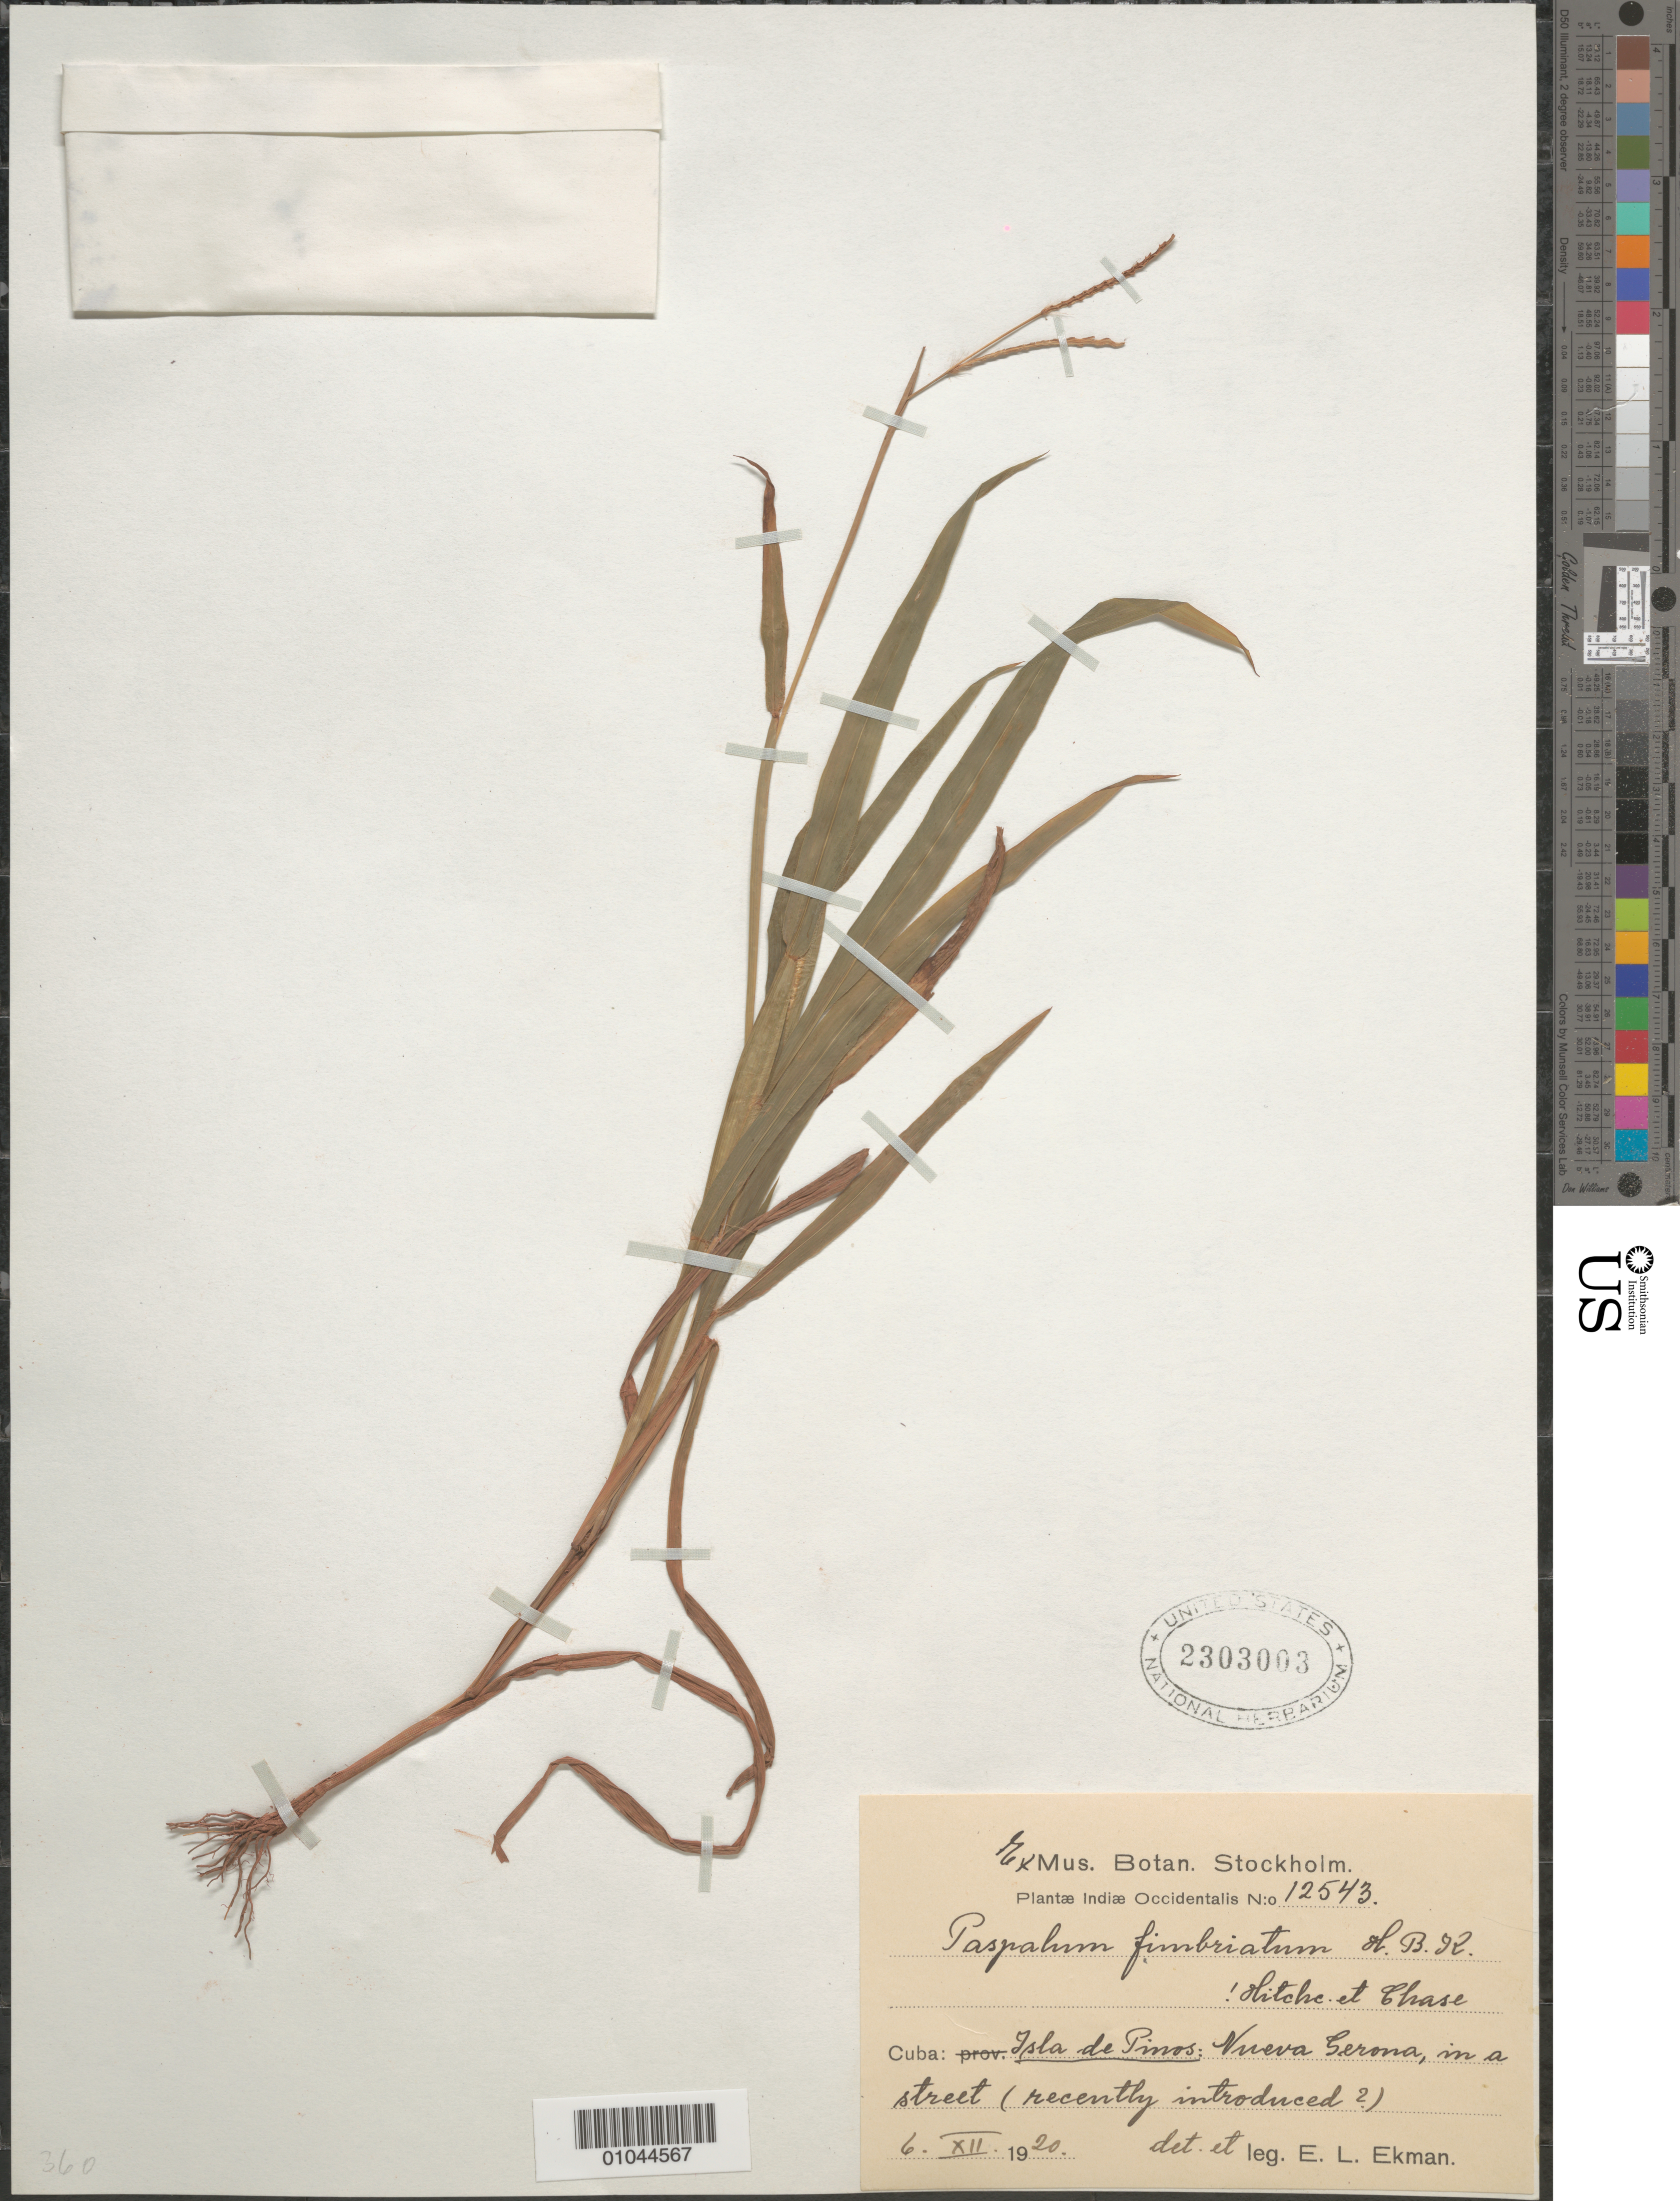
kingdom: Plantae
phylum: Tracheophyta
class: Liliopsida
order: Poales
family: Poaceae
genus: Paspalum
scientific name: Paspalum fimbriatum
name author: Kunth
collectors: E. L. Ekman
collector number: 12543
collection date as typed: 06 Dec 1920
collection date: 1920-12-06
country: Cuba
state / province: Isla de la Juventud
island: Isla de la Juventud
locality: Nueva Gerona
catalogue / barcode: US 2303003